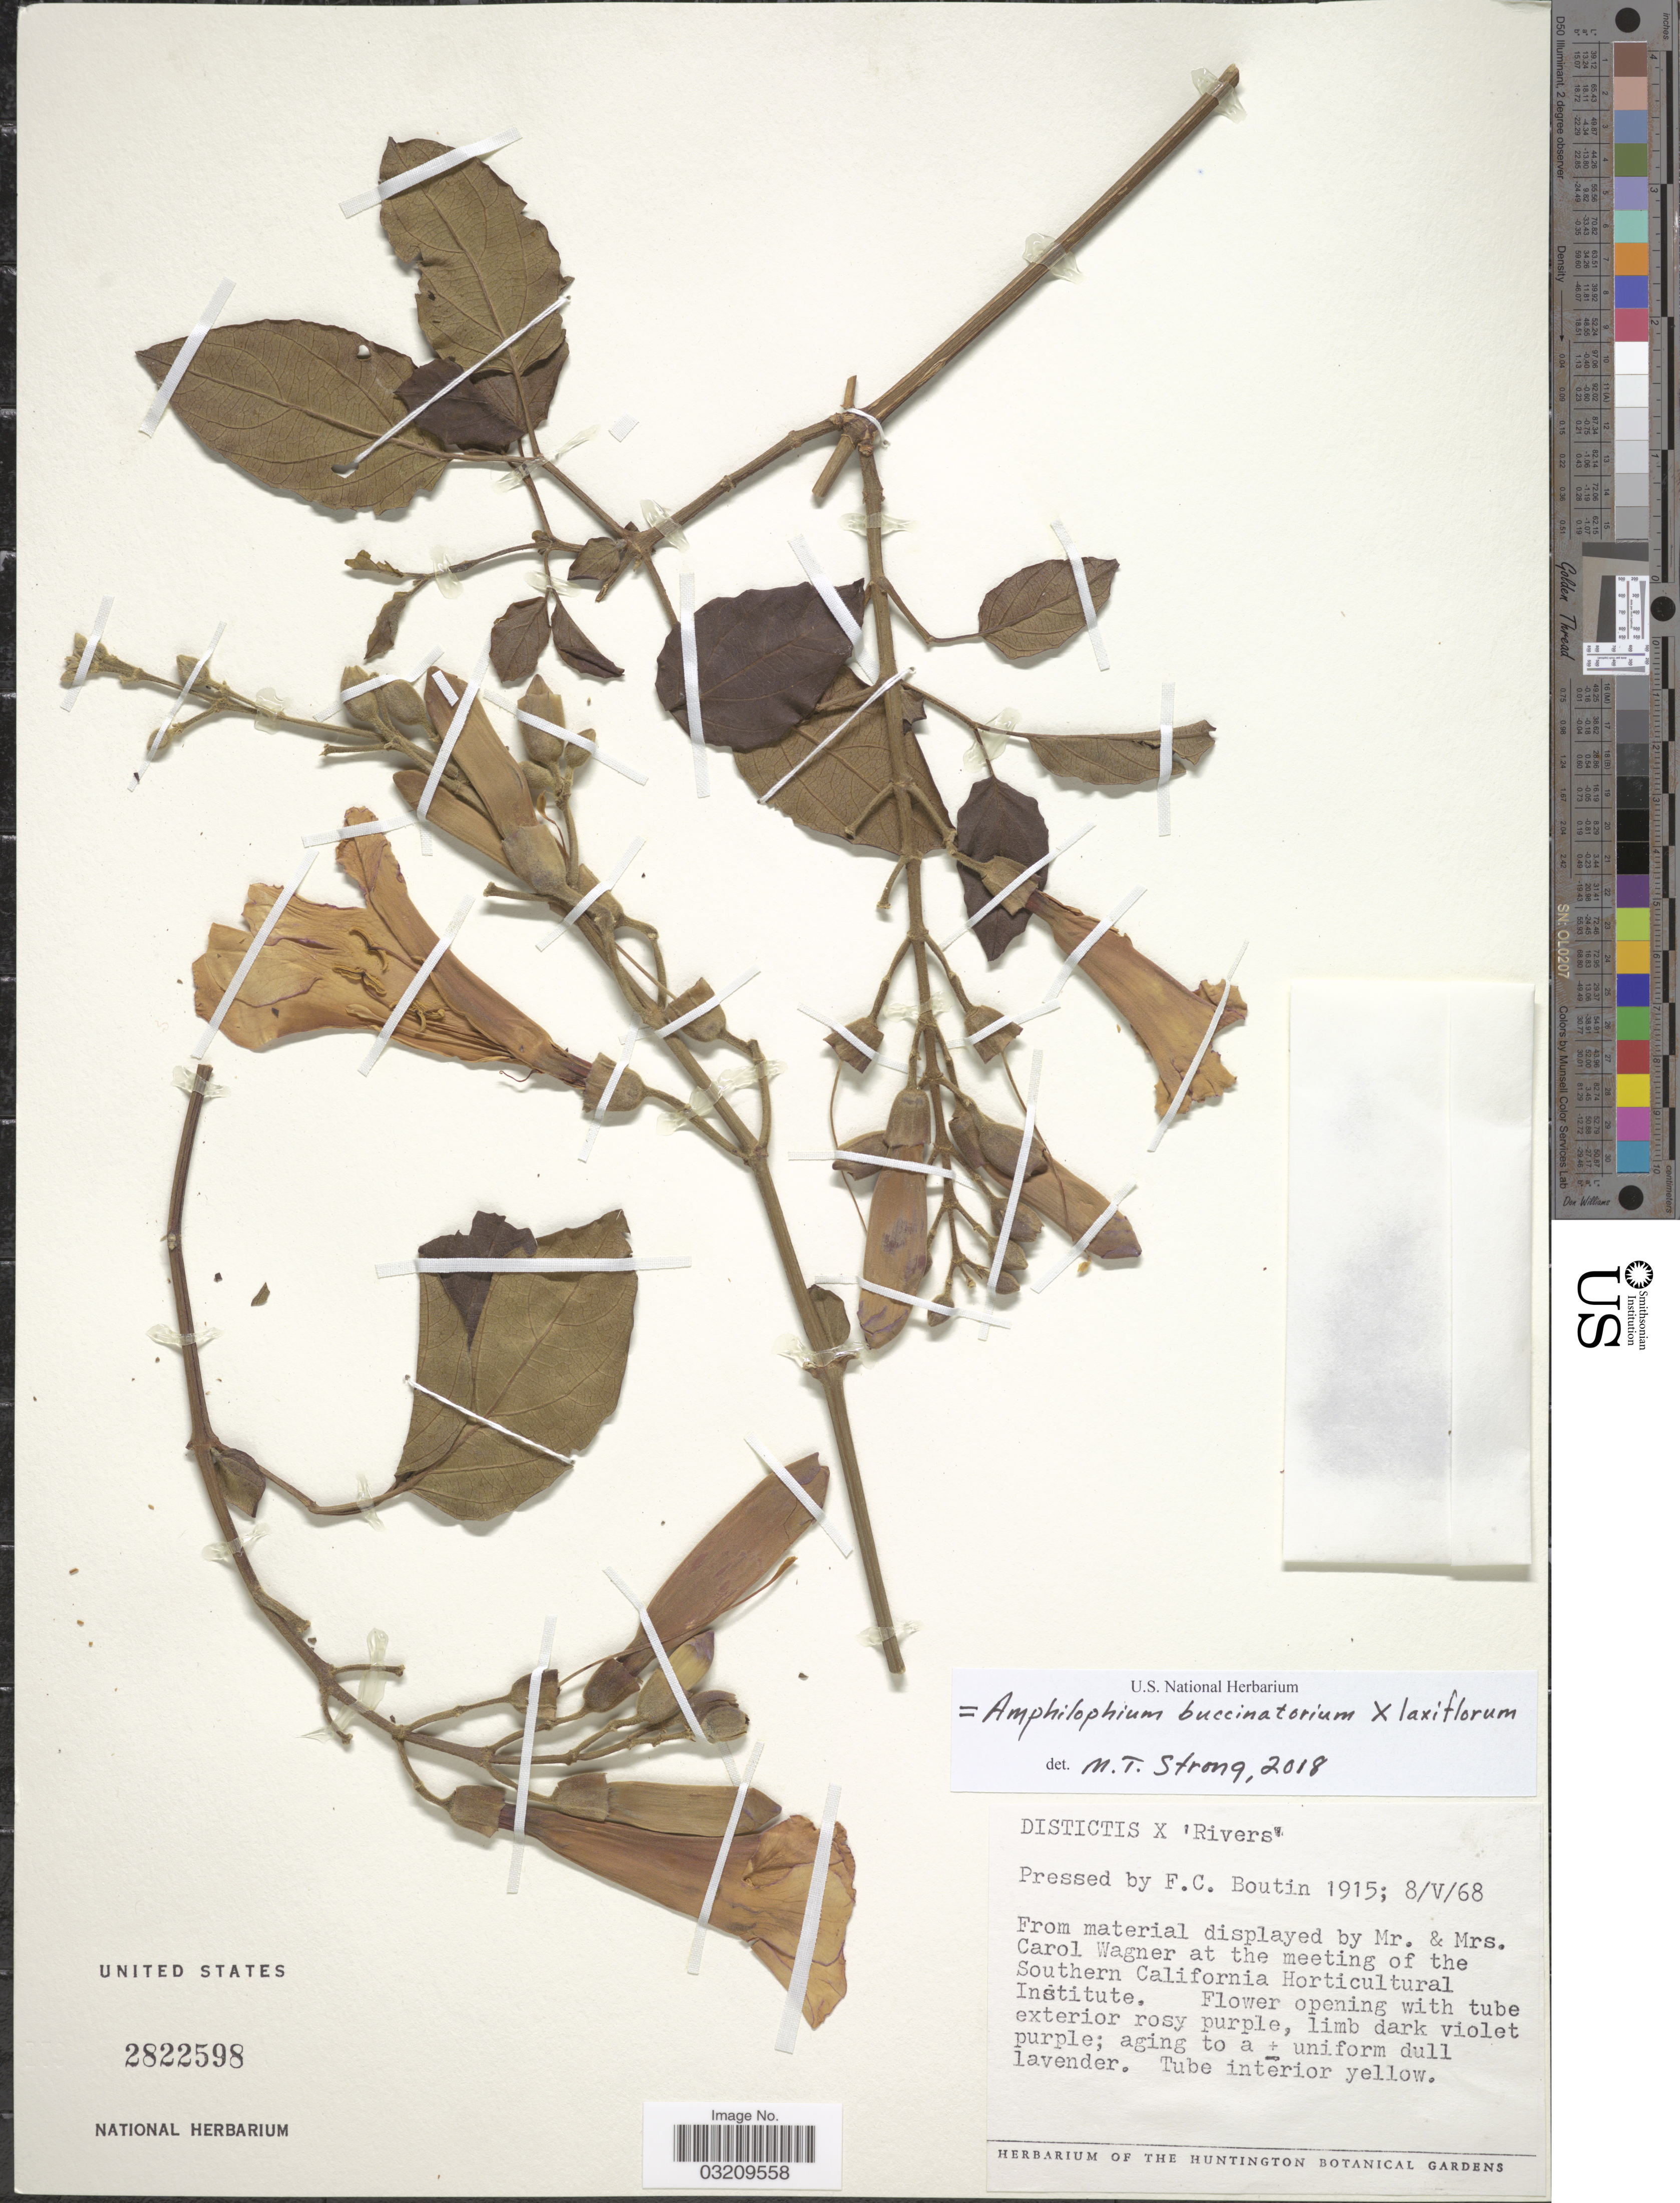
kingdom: Plantae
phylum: Tracheophyta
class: Magnoliopsida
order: Lamiales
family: Bignoniaceae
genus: Amphilophium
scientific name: Amphilophium buccinatorium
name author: (DC.) L.G. Lohmann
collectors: F. Boutin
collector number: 1915?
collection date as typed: Transcribed d/m/y: 8/5/68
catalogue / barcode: US 2822598